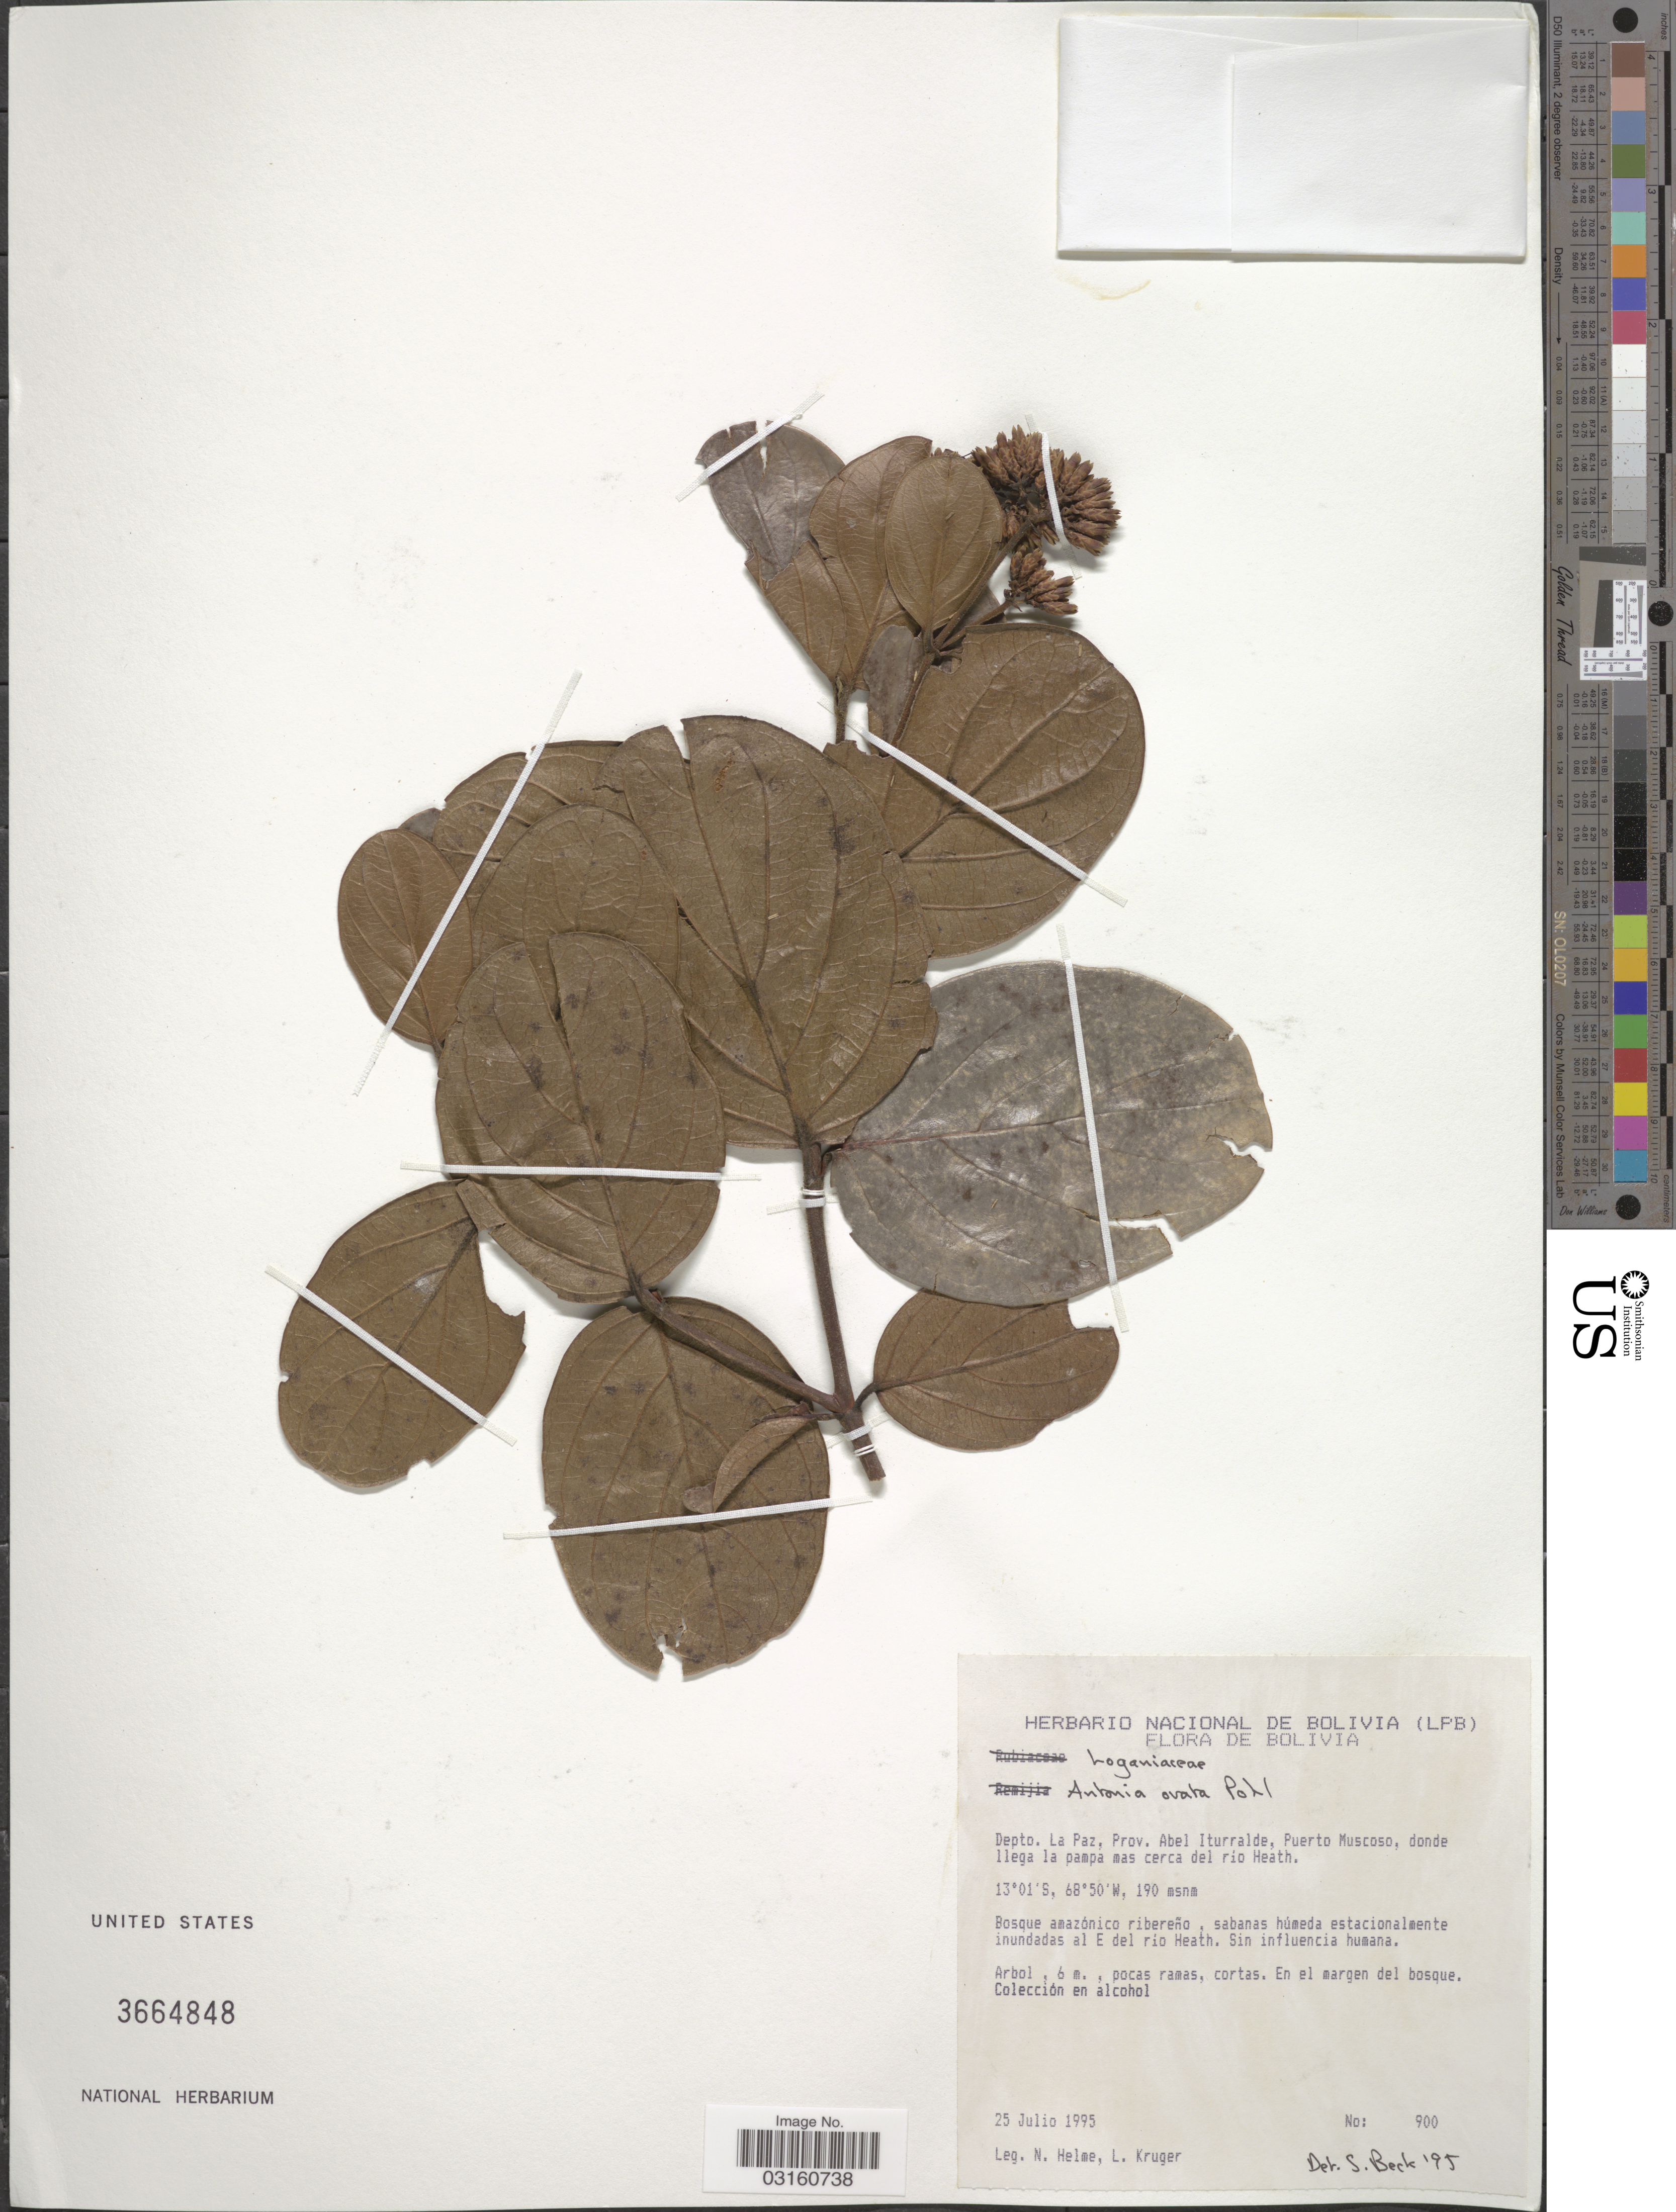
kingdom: Plantae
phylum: Tracheophyta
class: Magnoliopsida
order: Gentianales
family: Loganiaceae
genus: Antonia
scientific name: Antonia ovata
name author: Pohl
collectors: N. Helme & L. Kruger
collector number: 900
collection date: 1995-07-25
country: Bolivia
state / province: La Paz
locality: Depto. La Paz, Prov. Abel Iturralde, Puerto Muscoso, dondo llega la pampa mas cerca del río Heath. Bosque amazónico ribereño, sabanas húmeda estacionalmente inundadas al E del río Heath. Sin influencia humana.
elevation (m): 190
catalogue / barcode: US 3664848